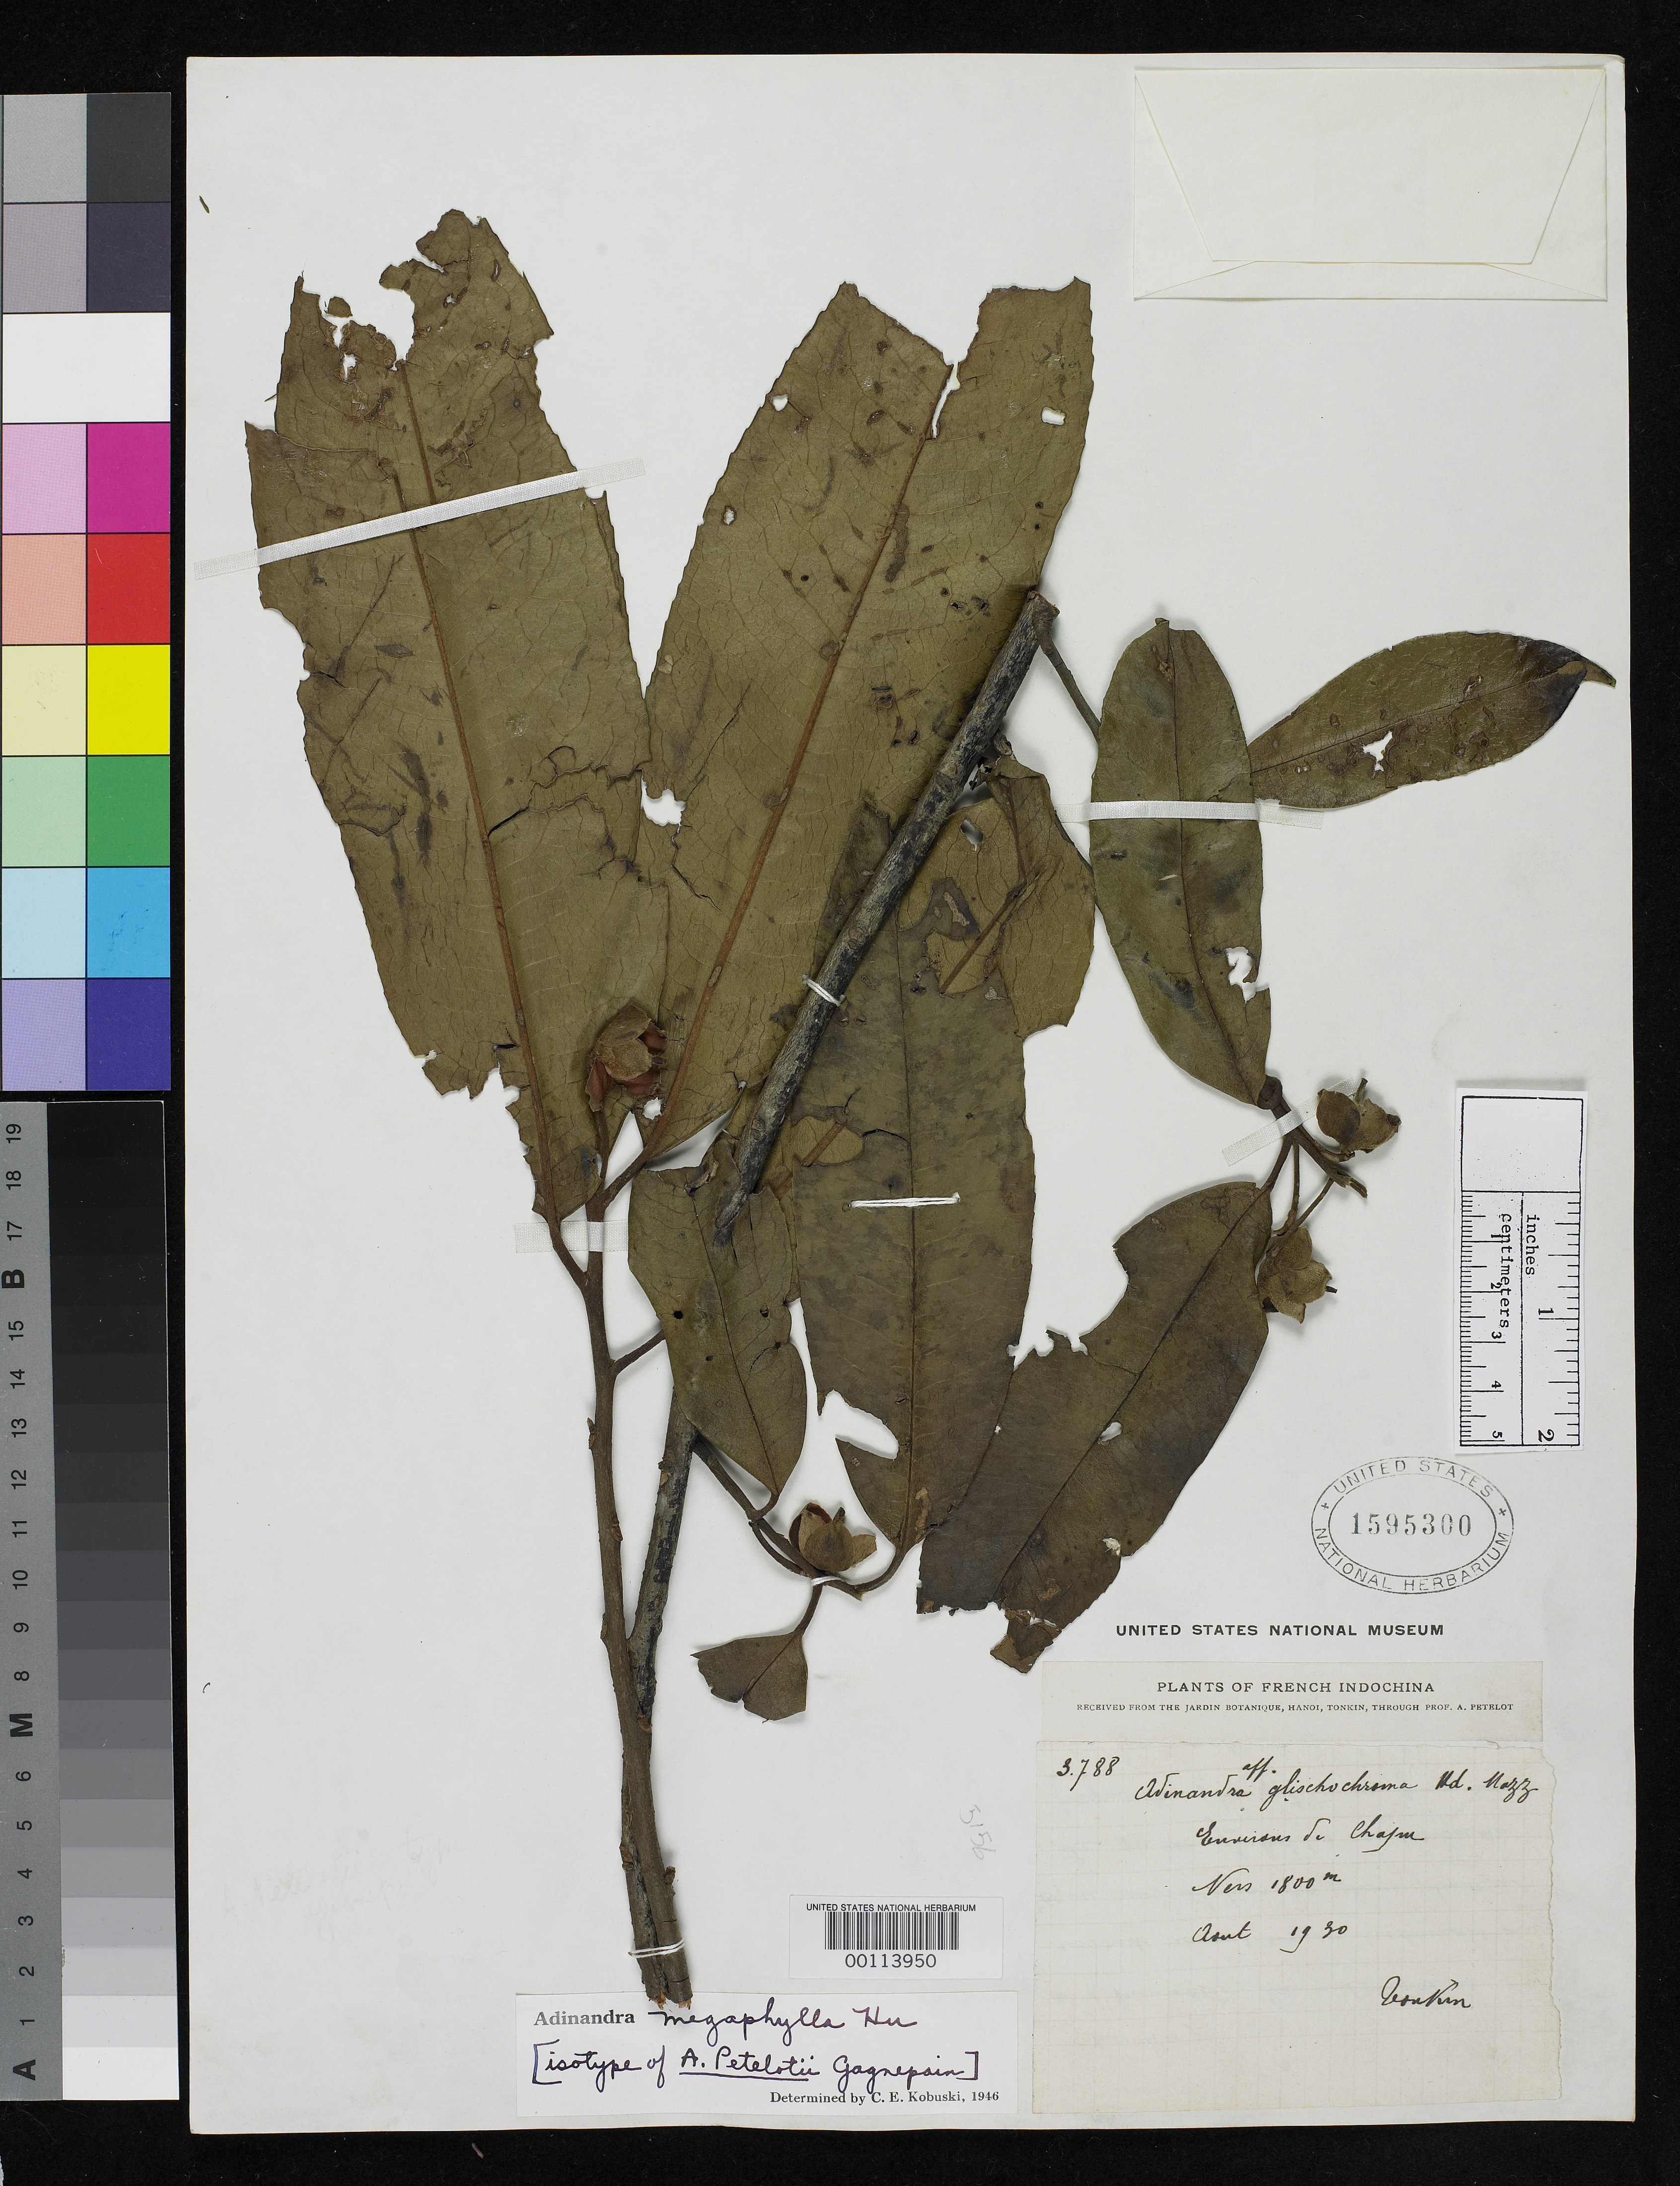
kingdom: Plantae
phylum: Tracheophyta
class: Magnoliopsida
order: Ericales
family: Pentaphylacaceae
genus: Adinandra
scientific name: Adinandra petelotii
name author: Gagnep.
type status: Type Fragment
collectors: P. A. Pételot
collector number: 3788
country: Vietnam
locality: (country as "Tonkin").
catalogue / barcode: US 1595300